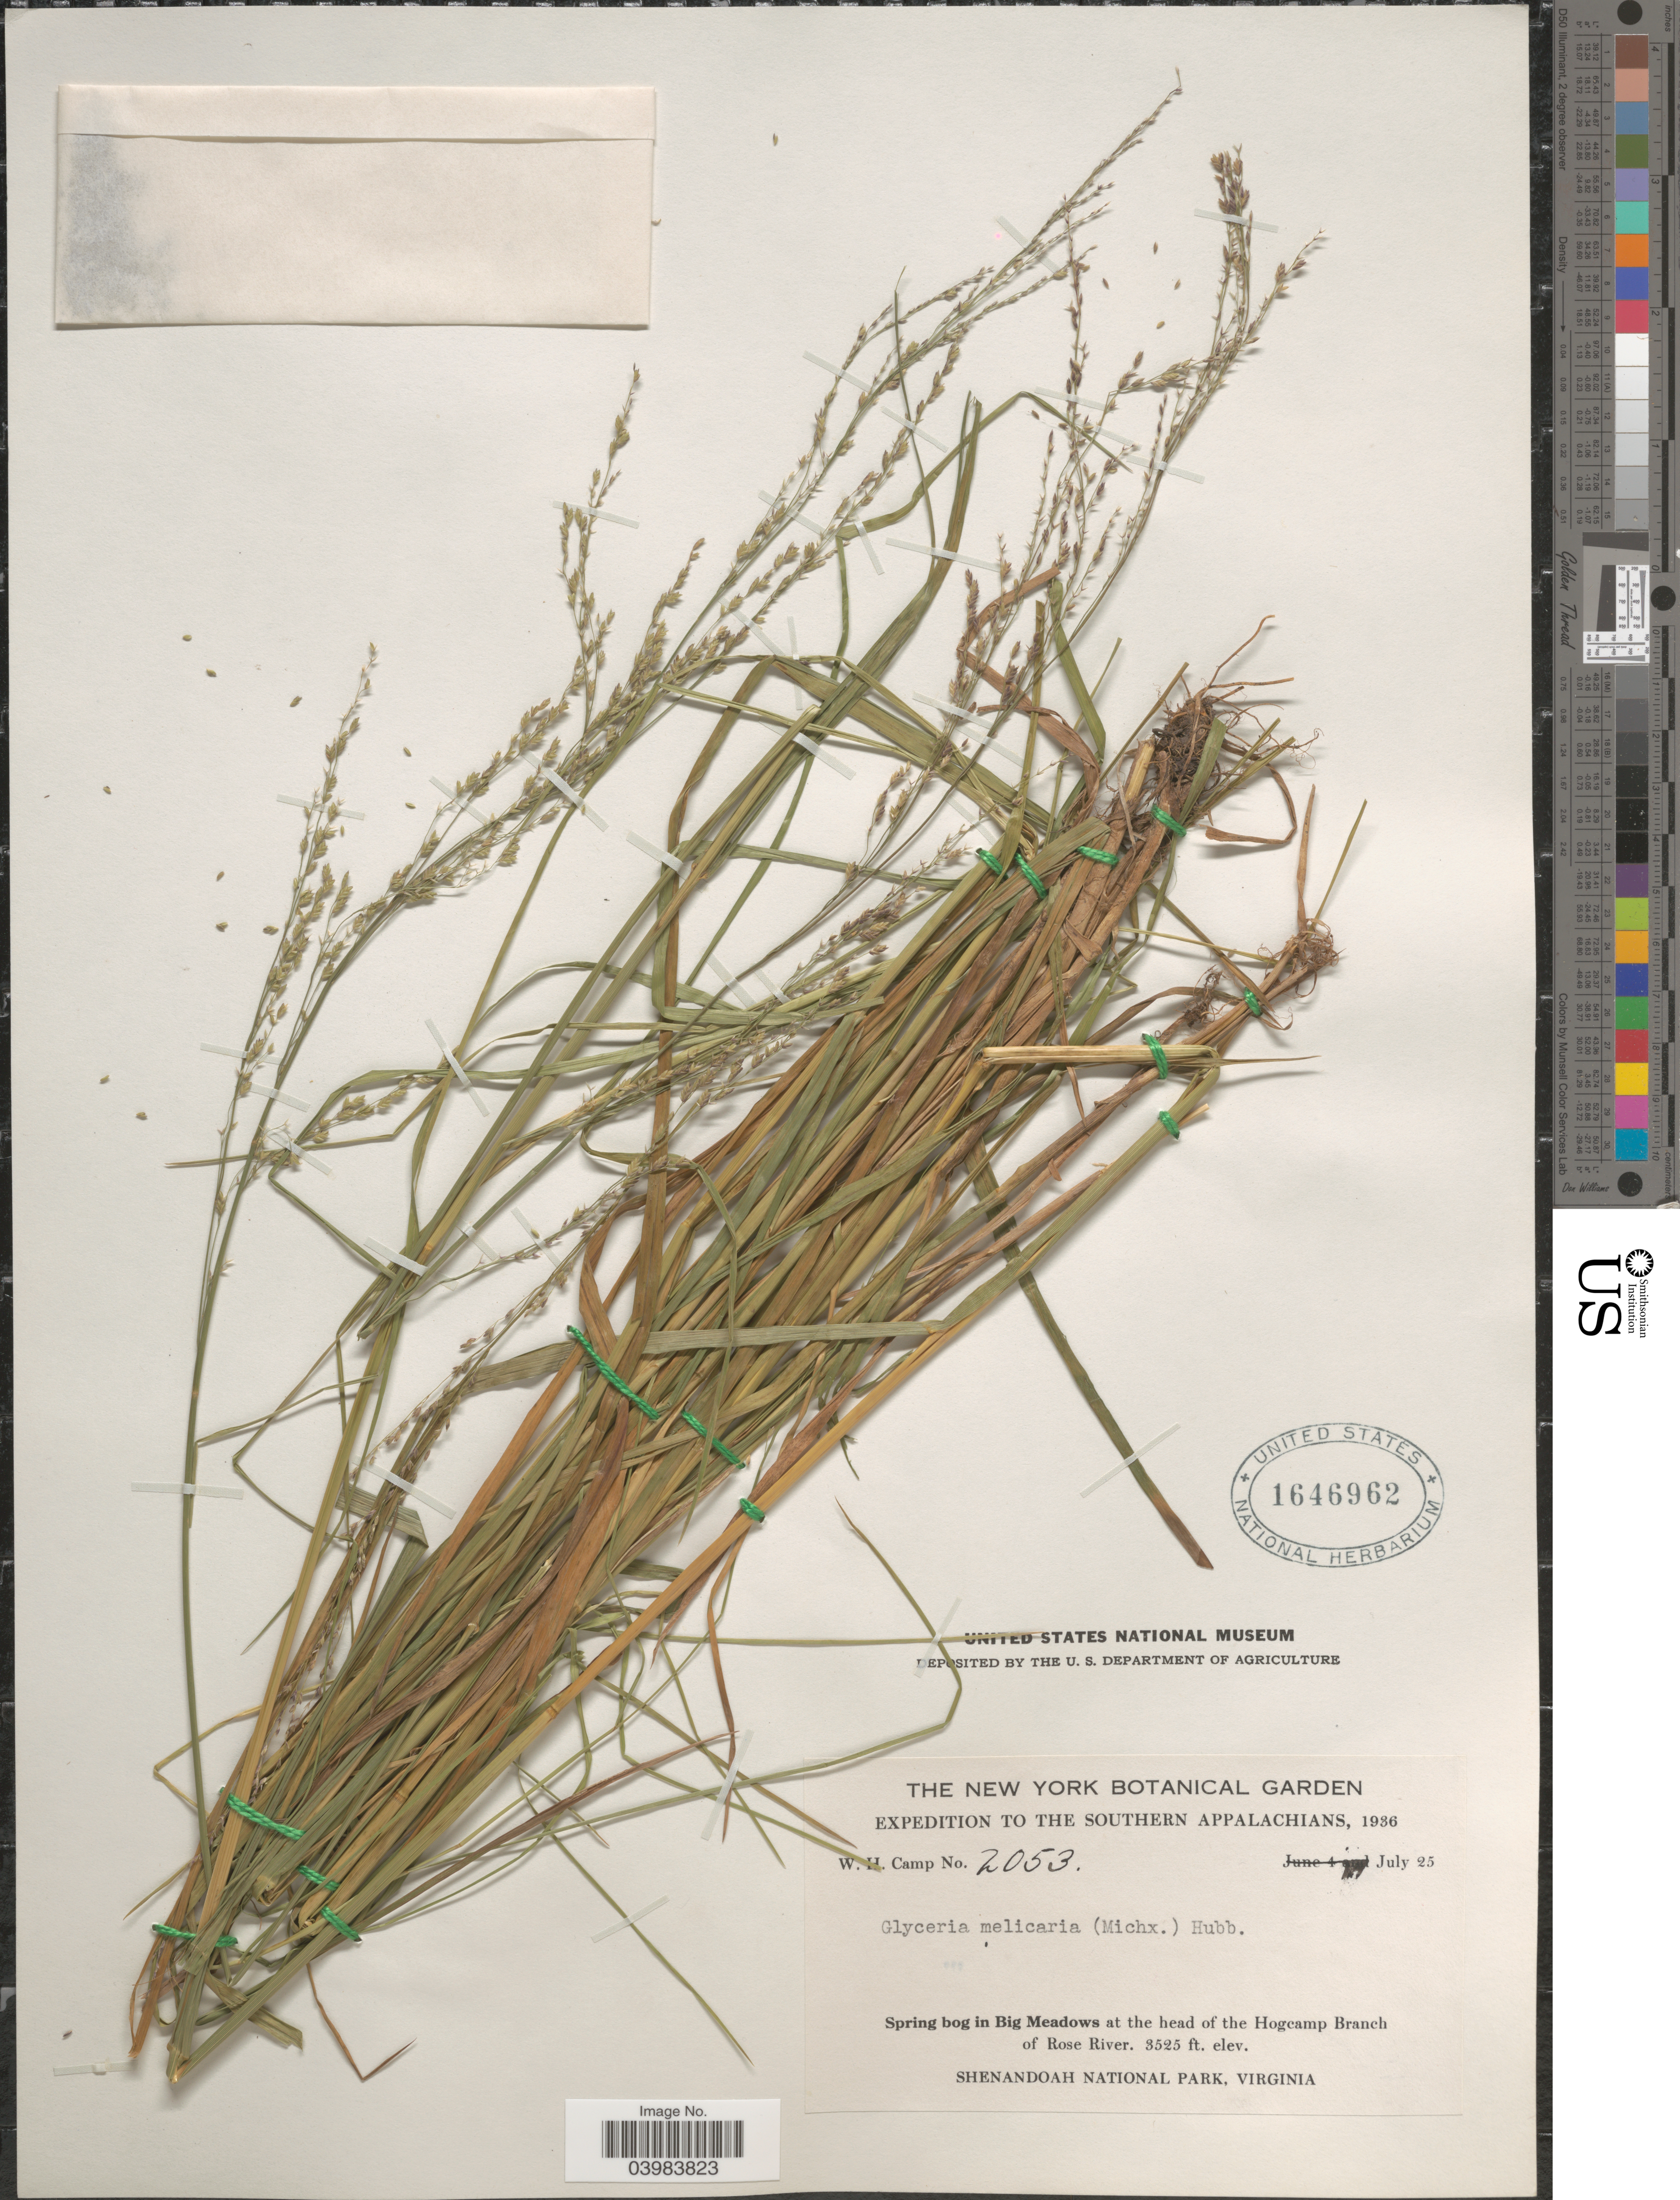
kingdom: Plantae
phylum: Tracheophyta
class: Liliopsida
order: Poales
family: Poaceae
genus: Glyceria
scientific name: Glyceria melicaria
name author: (Michx.) F.T. Hubb.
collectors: W. H. Camp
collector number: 2053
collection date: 1936-07-25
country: United States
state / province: Virginia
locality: The Southern Appalachians. Spring bog in Big Meadows at the head of the Hogcamp Branch of Rose River. Shenandoah National Park.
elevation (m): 1074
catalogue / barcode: US 1646962